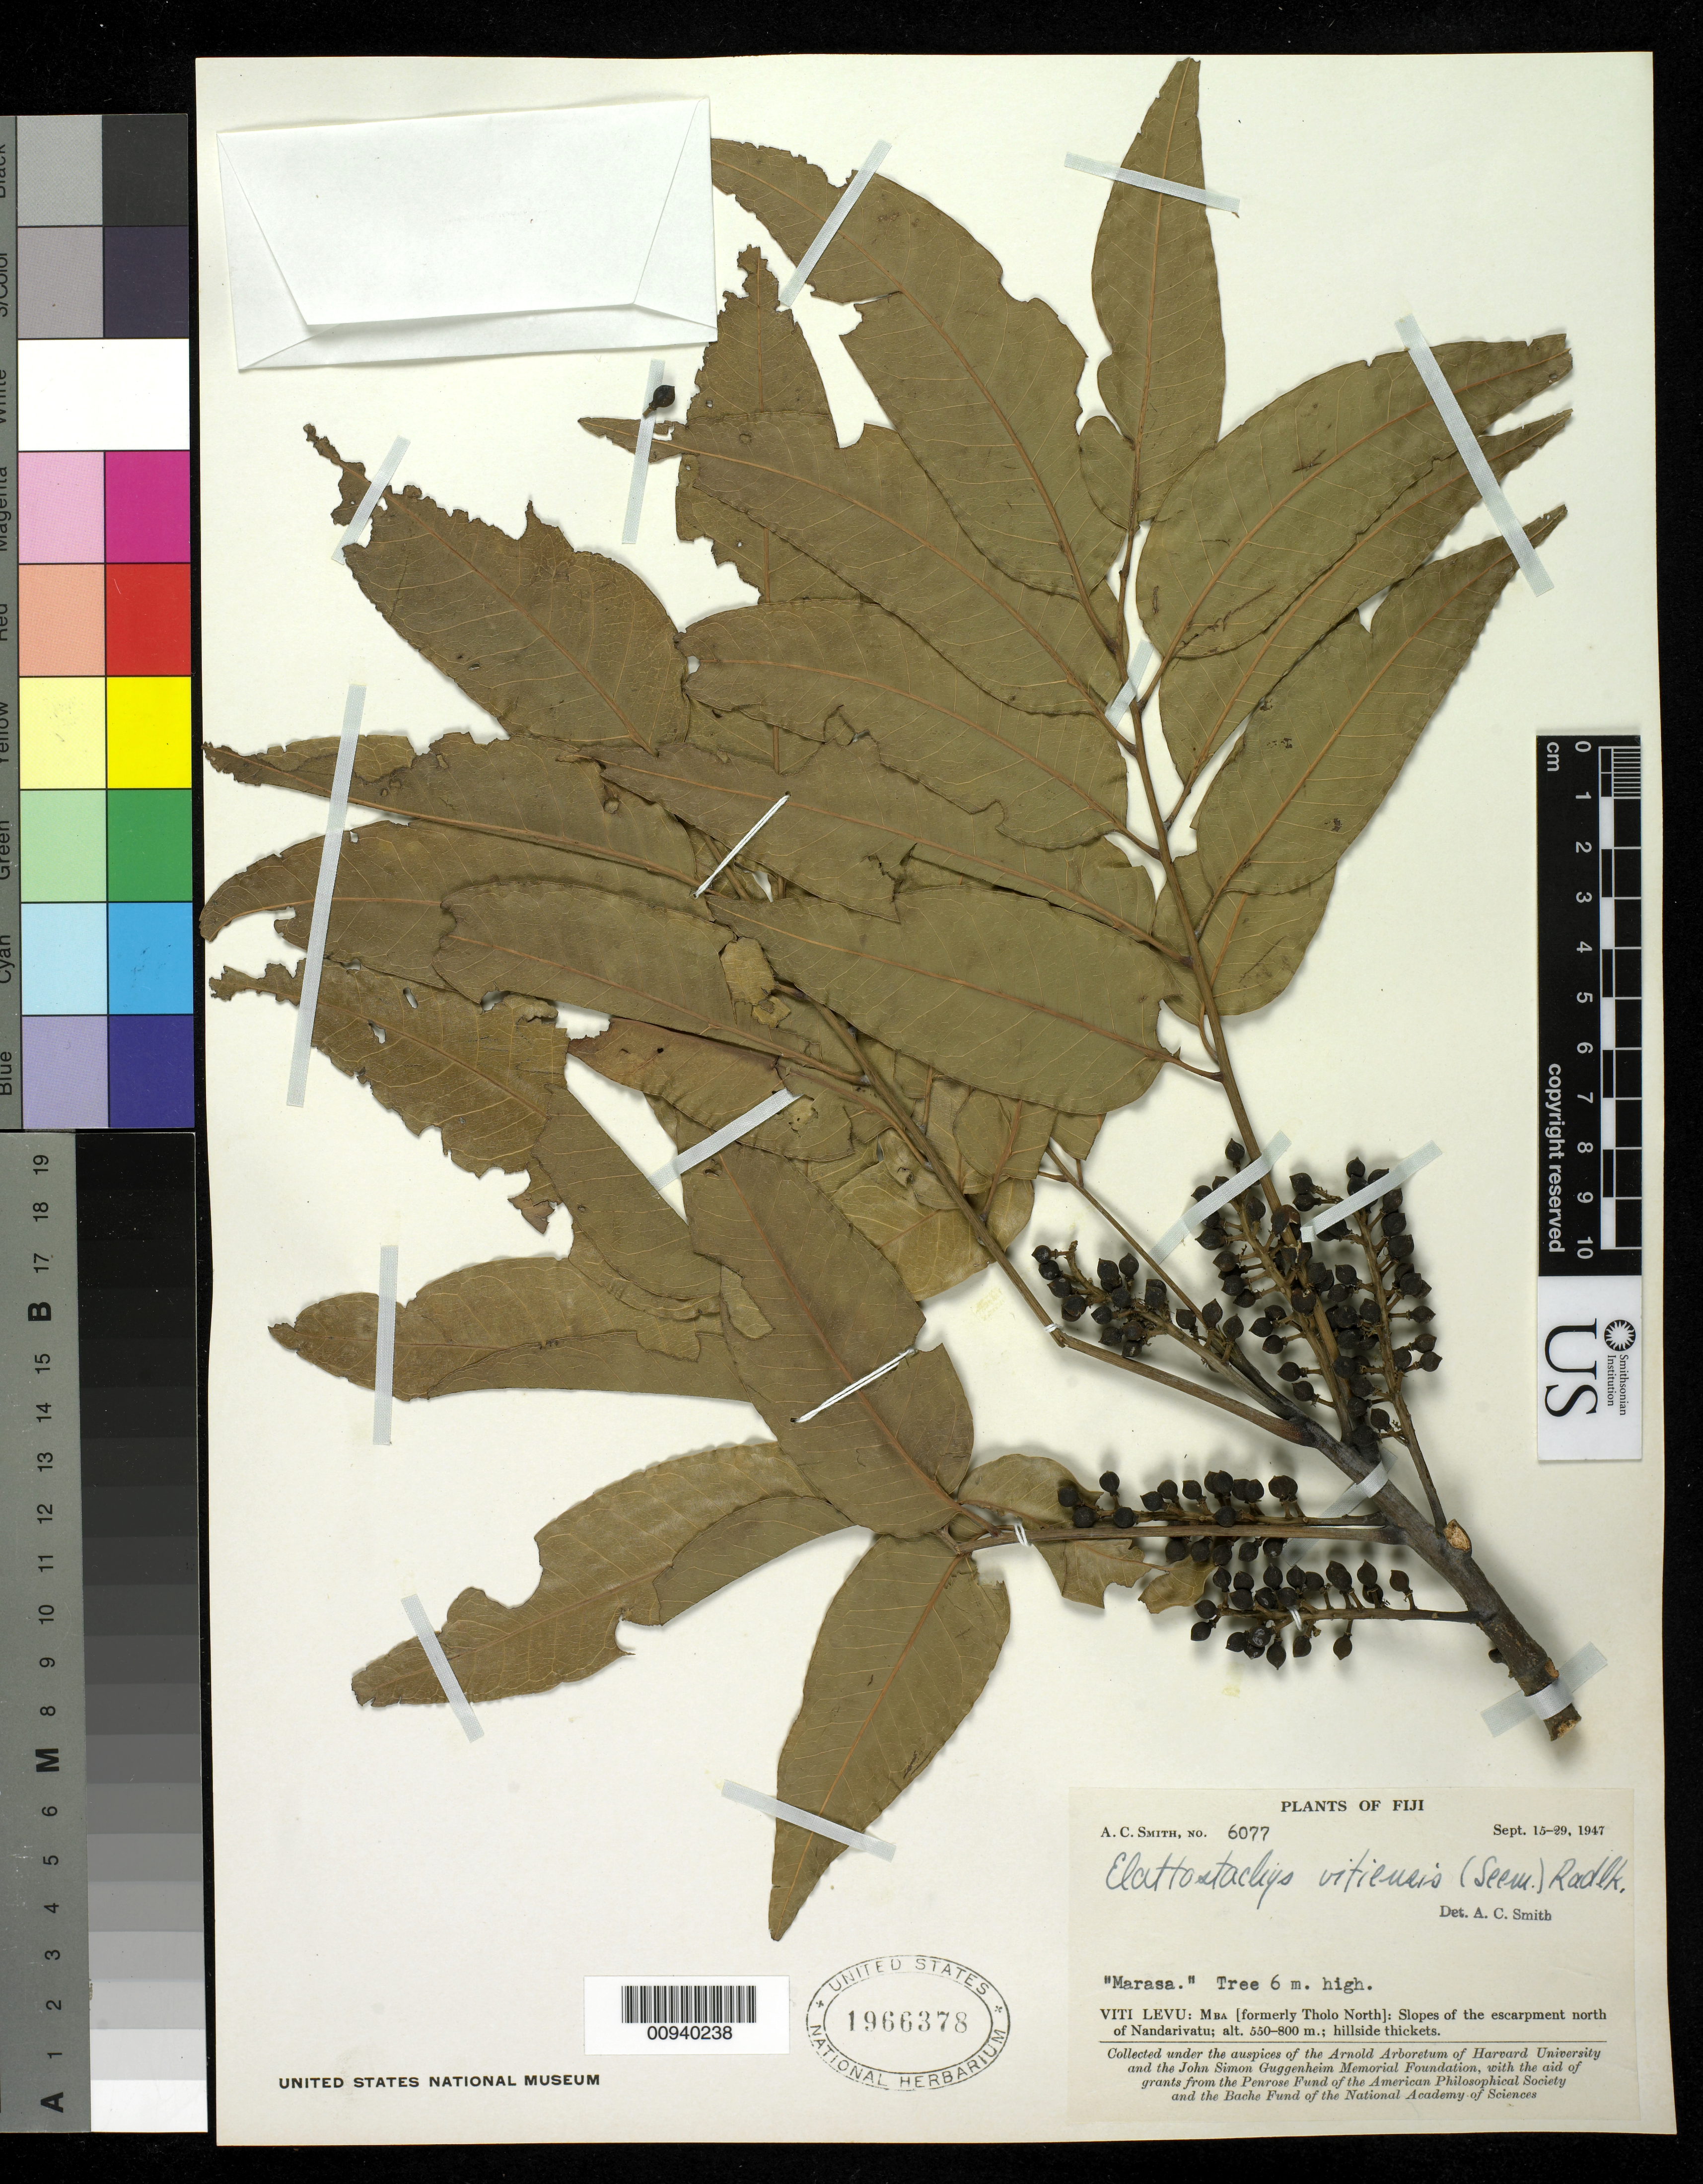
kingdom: Plantae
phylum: Tracheophyta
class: Magnoliopsida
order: Sapindales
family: Sapindaceae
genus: Elattostachys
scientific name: Elattostachys vitiensis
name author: (Seem.) Radlk.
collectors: C. A. Smith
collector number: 6077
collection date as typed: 29 Sep 1942 to 15 Sep 1947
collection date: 1942-09-29/1947-09-15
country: Fiji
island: Viti Levu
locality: N of Nondarivatu. Formerly Tholo N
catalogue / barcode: US 1966378